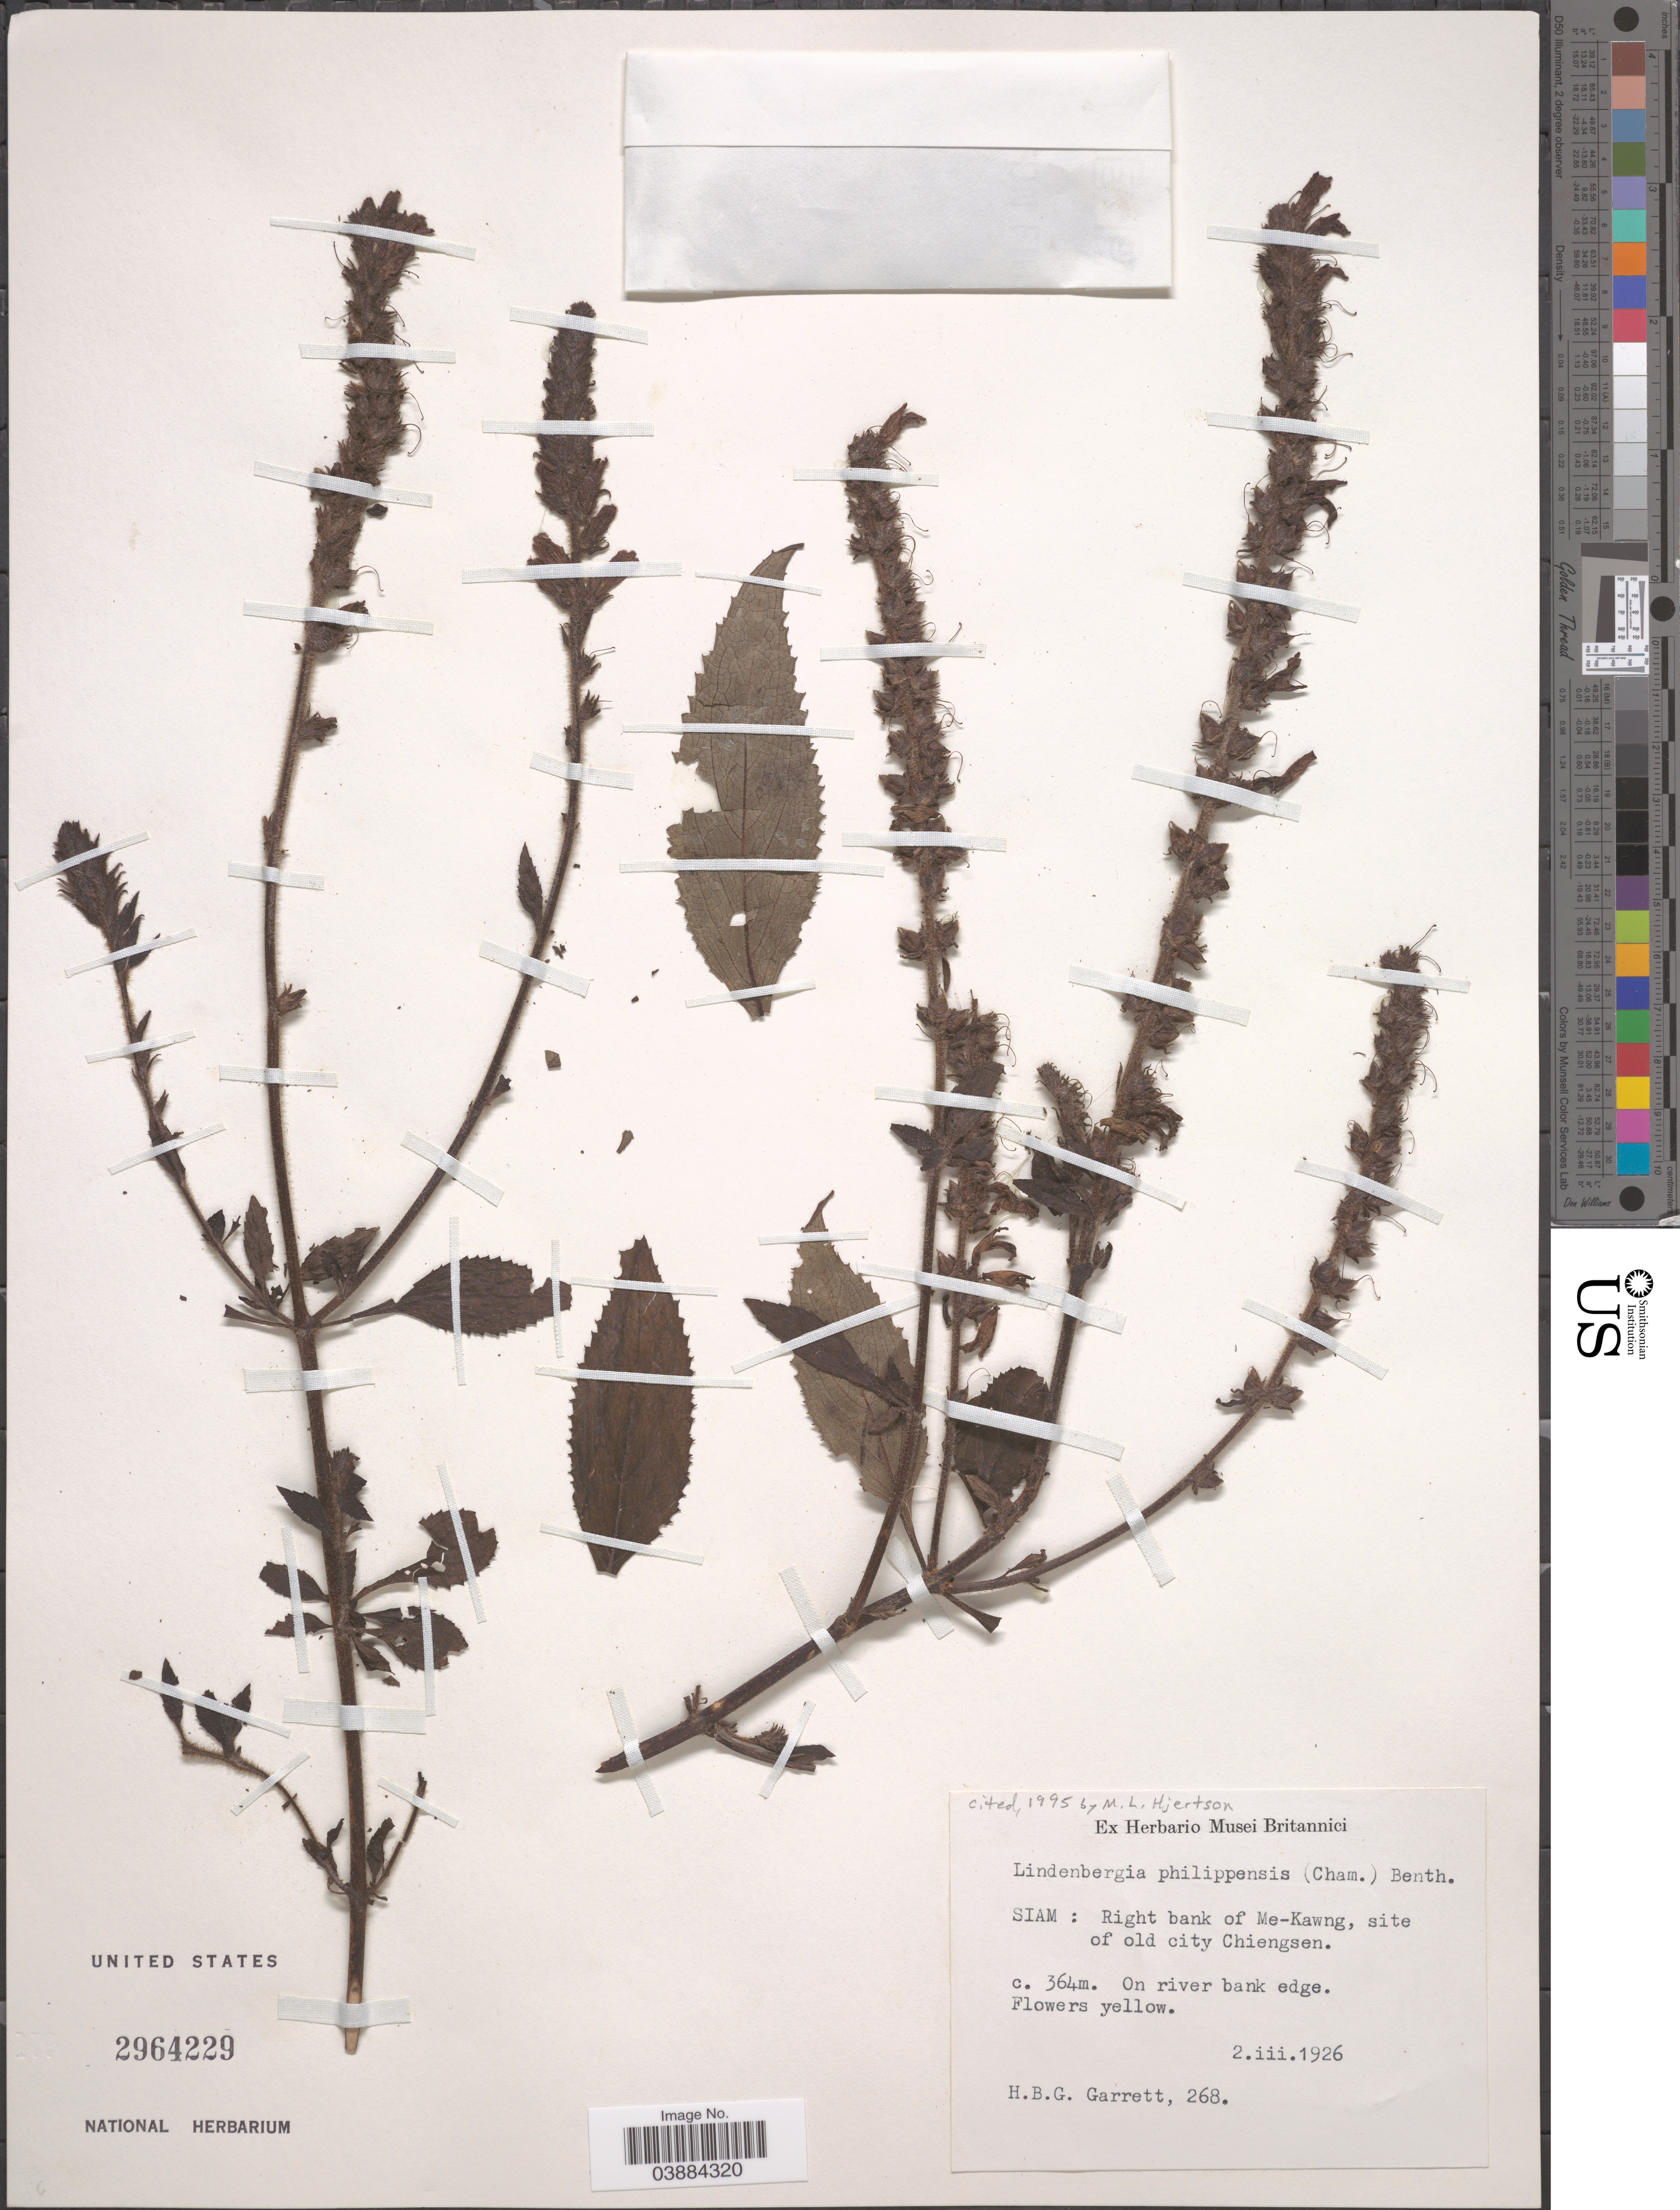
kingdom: Plantae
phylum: Tracheophyta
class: Magnoliopsida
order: Lamiales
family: Orobanchaceae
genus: Lindenbergia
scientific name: Lindenbergia philippensis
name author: (Cham. & Schltdl.) Benth.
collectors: H. Garrett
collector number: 268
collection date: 1926-03-02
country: Thailand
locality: Siam: Right bank of Me-Kawng, site of old city Chiengsen.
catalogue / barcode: US 2964229